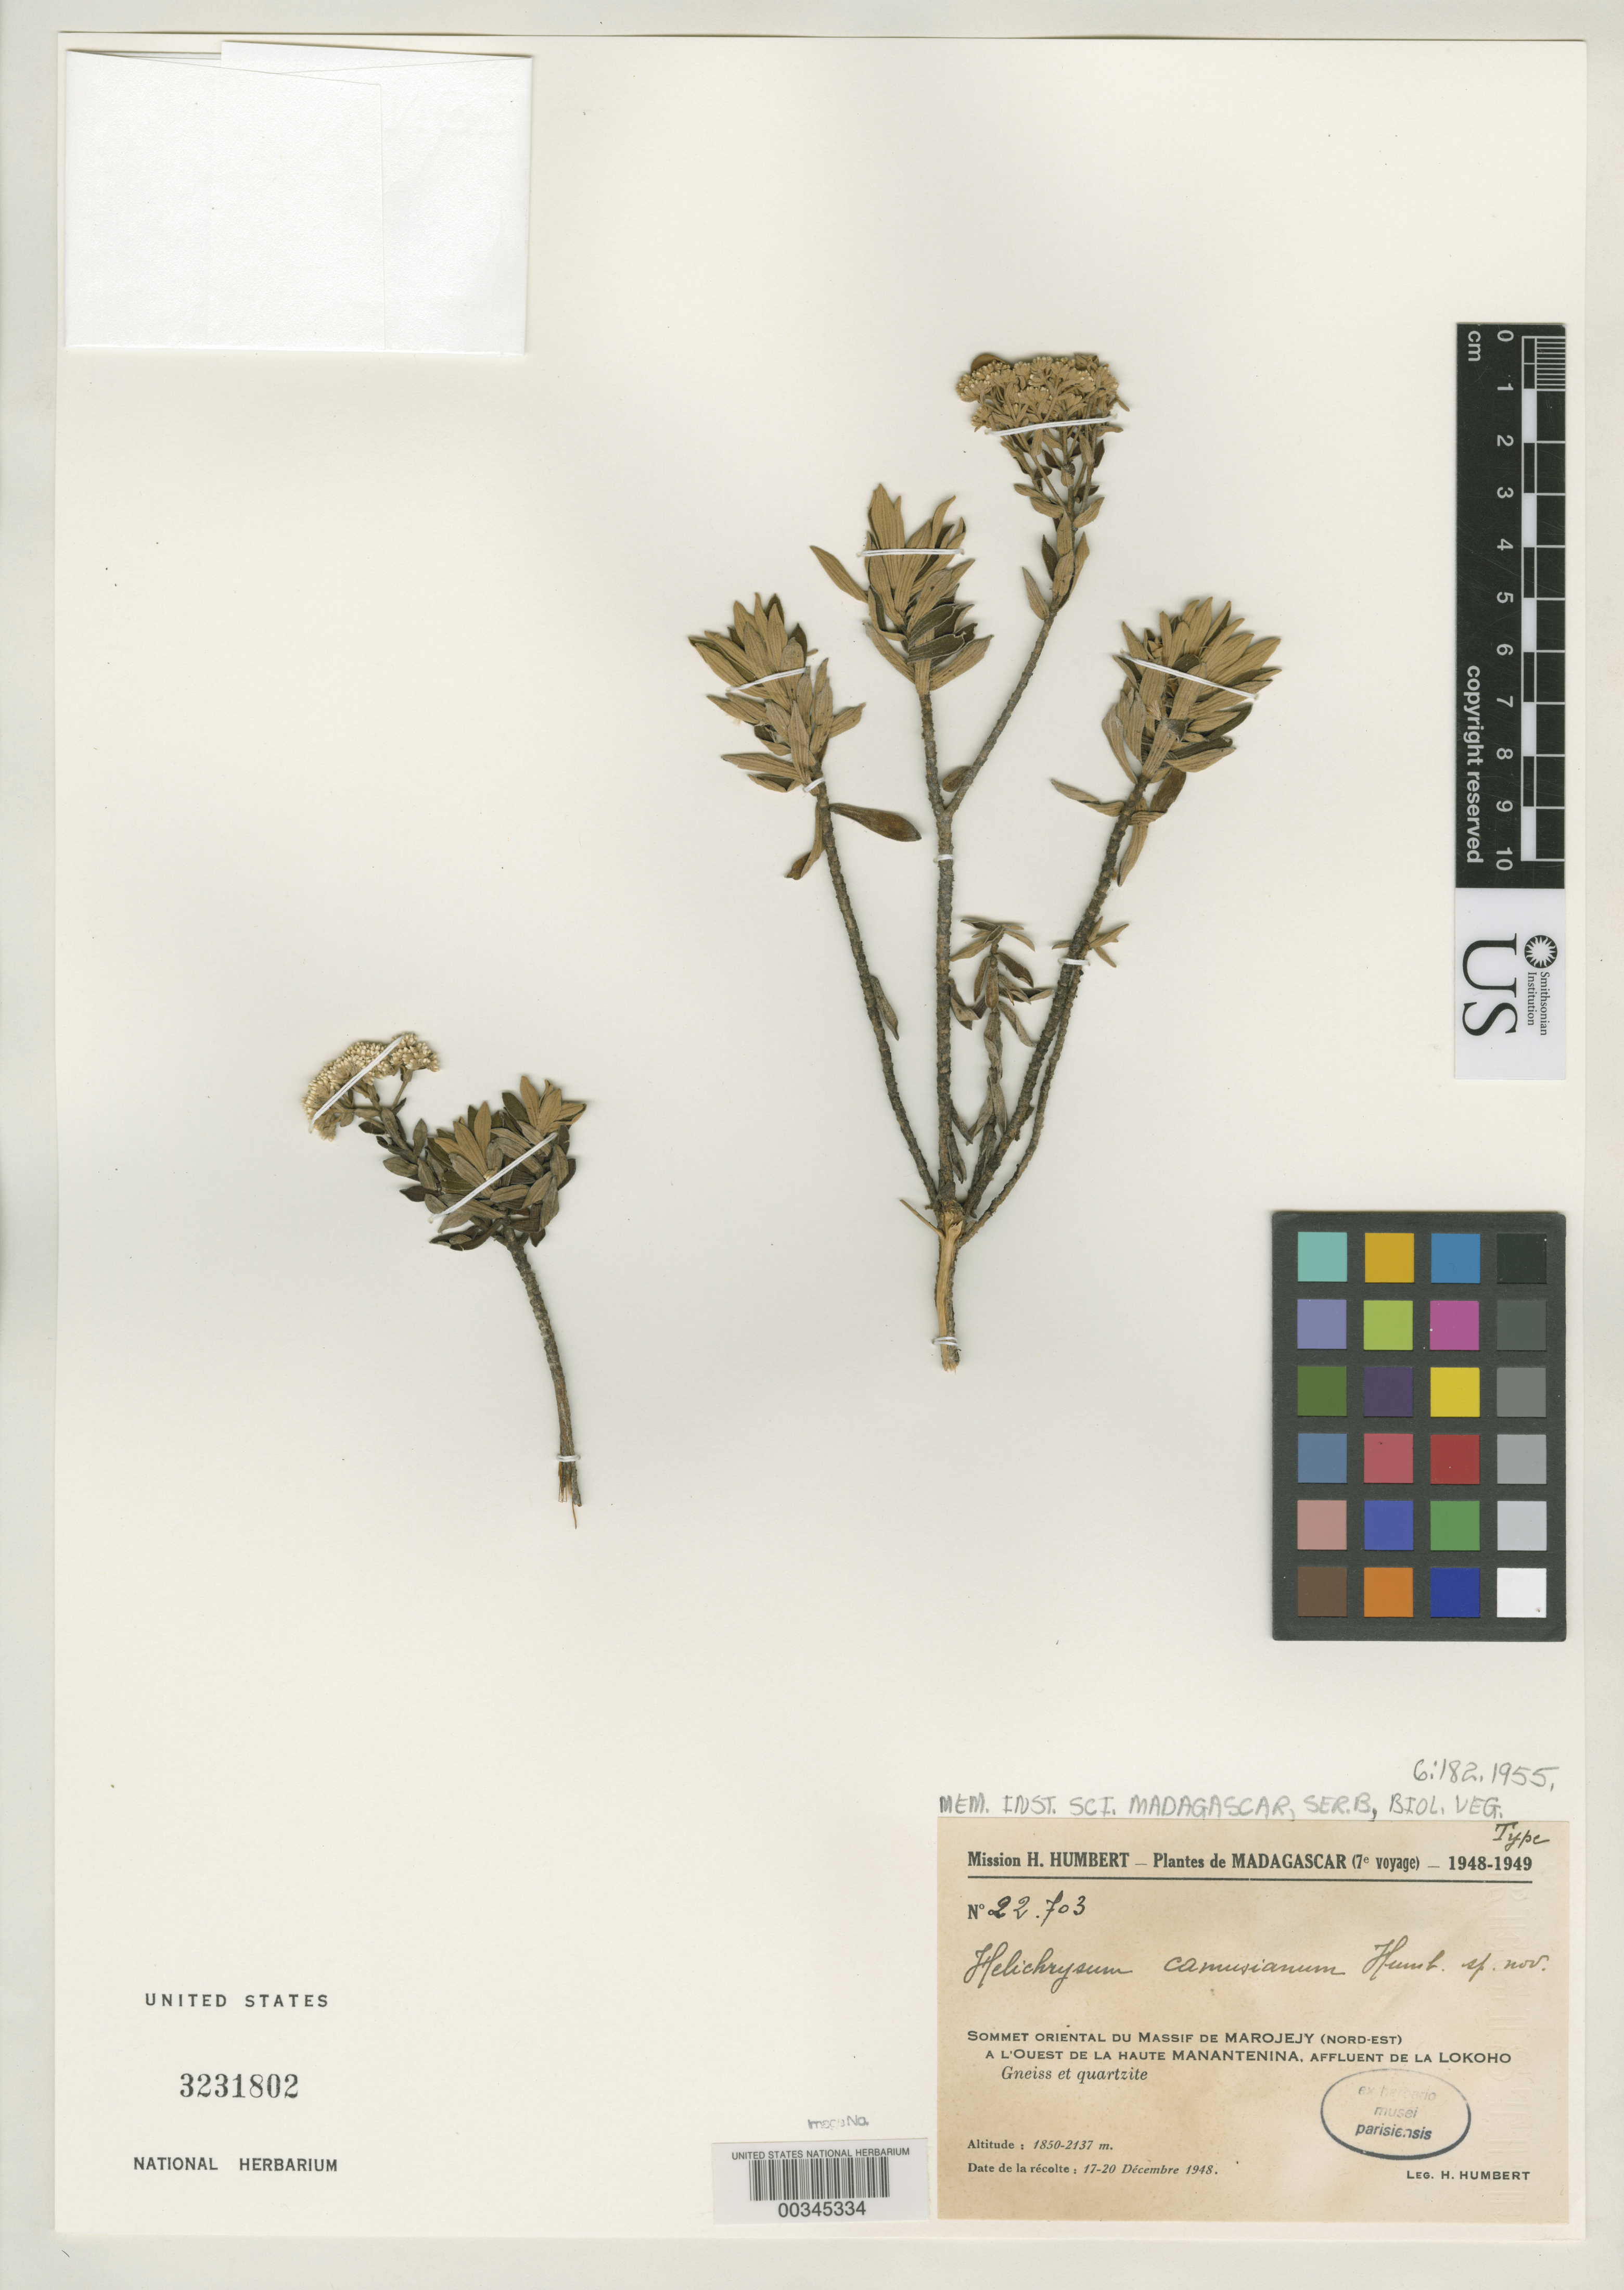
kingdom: Plantae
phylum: Tracheophyta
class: Magnoliopsida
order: Asterales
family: Asteraceae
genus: Helichrysum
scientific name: Helichrysum camusianum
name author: Humbert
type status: Isotype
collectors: H. Humbert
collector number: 22703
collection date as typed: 17 Dec 1948 to 20 Dec 1948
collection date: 1948-12-17/1948-12-20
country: Madagascar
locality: Sommet oriental du Massif de Marojejy (NE) a l'ouest de la haute Manantenina, affluent de la Lokoho. [Eastern summit of the Marojejy Mountain Range (NE) to the west of upper Manantenina, tributary of the Lokoho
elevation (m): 1850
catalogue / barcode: US 3231802